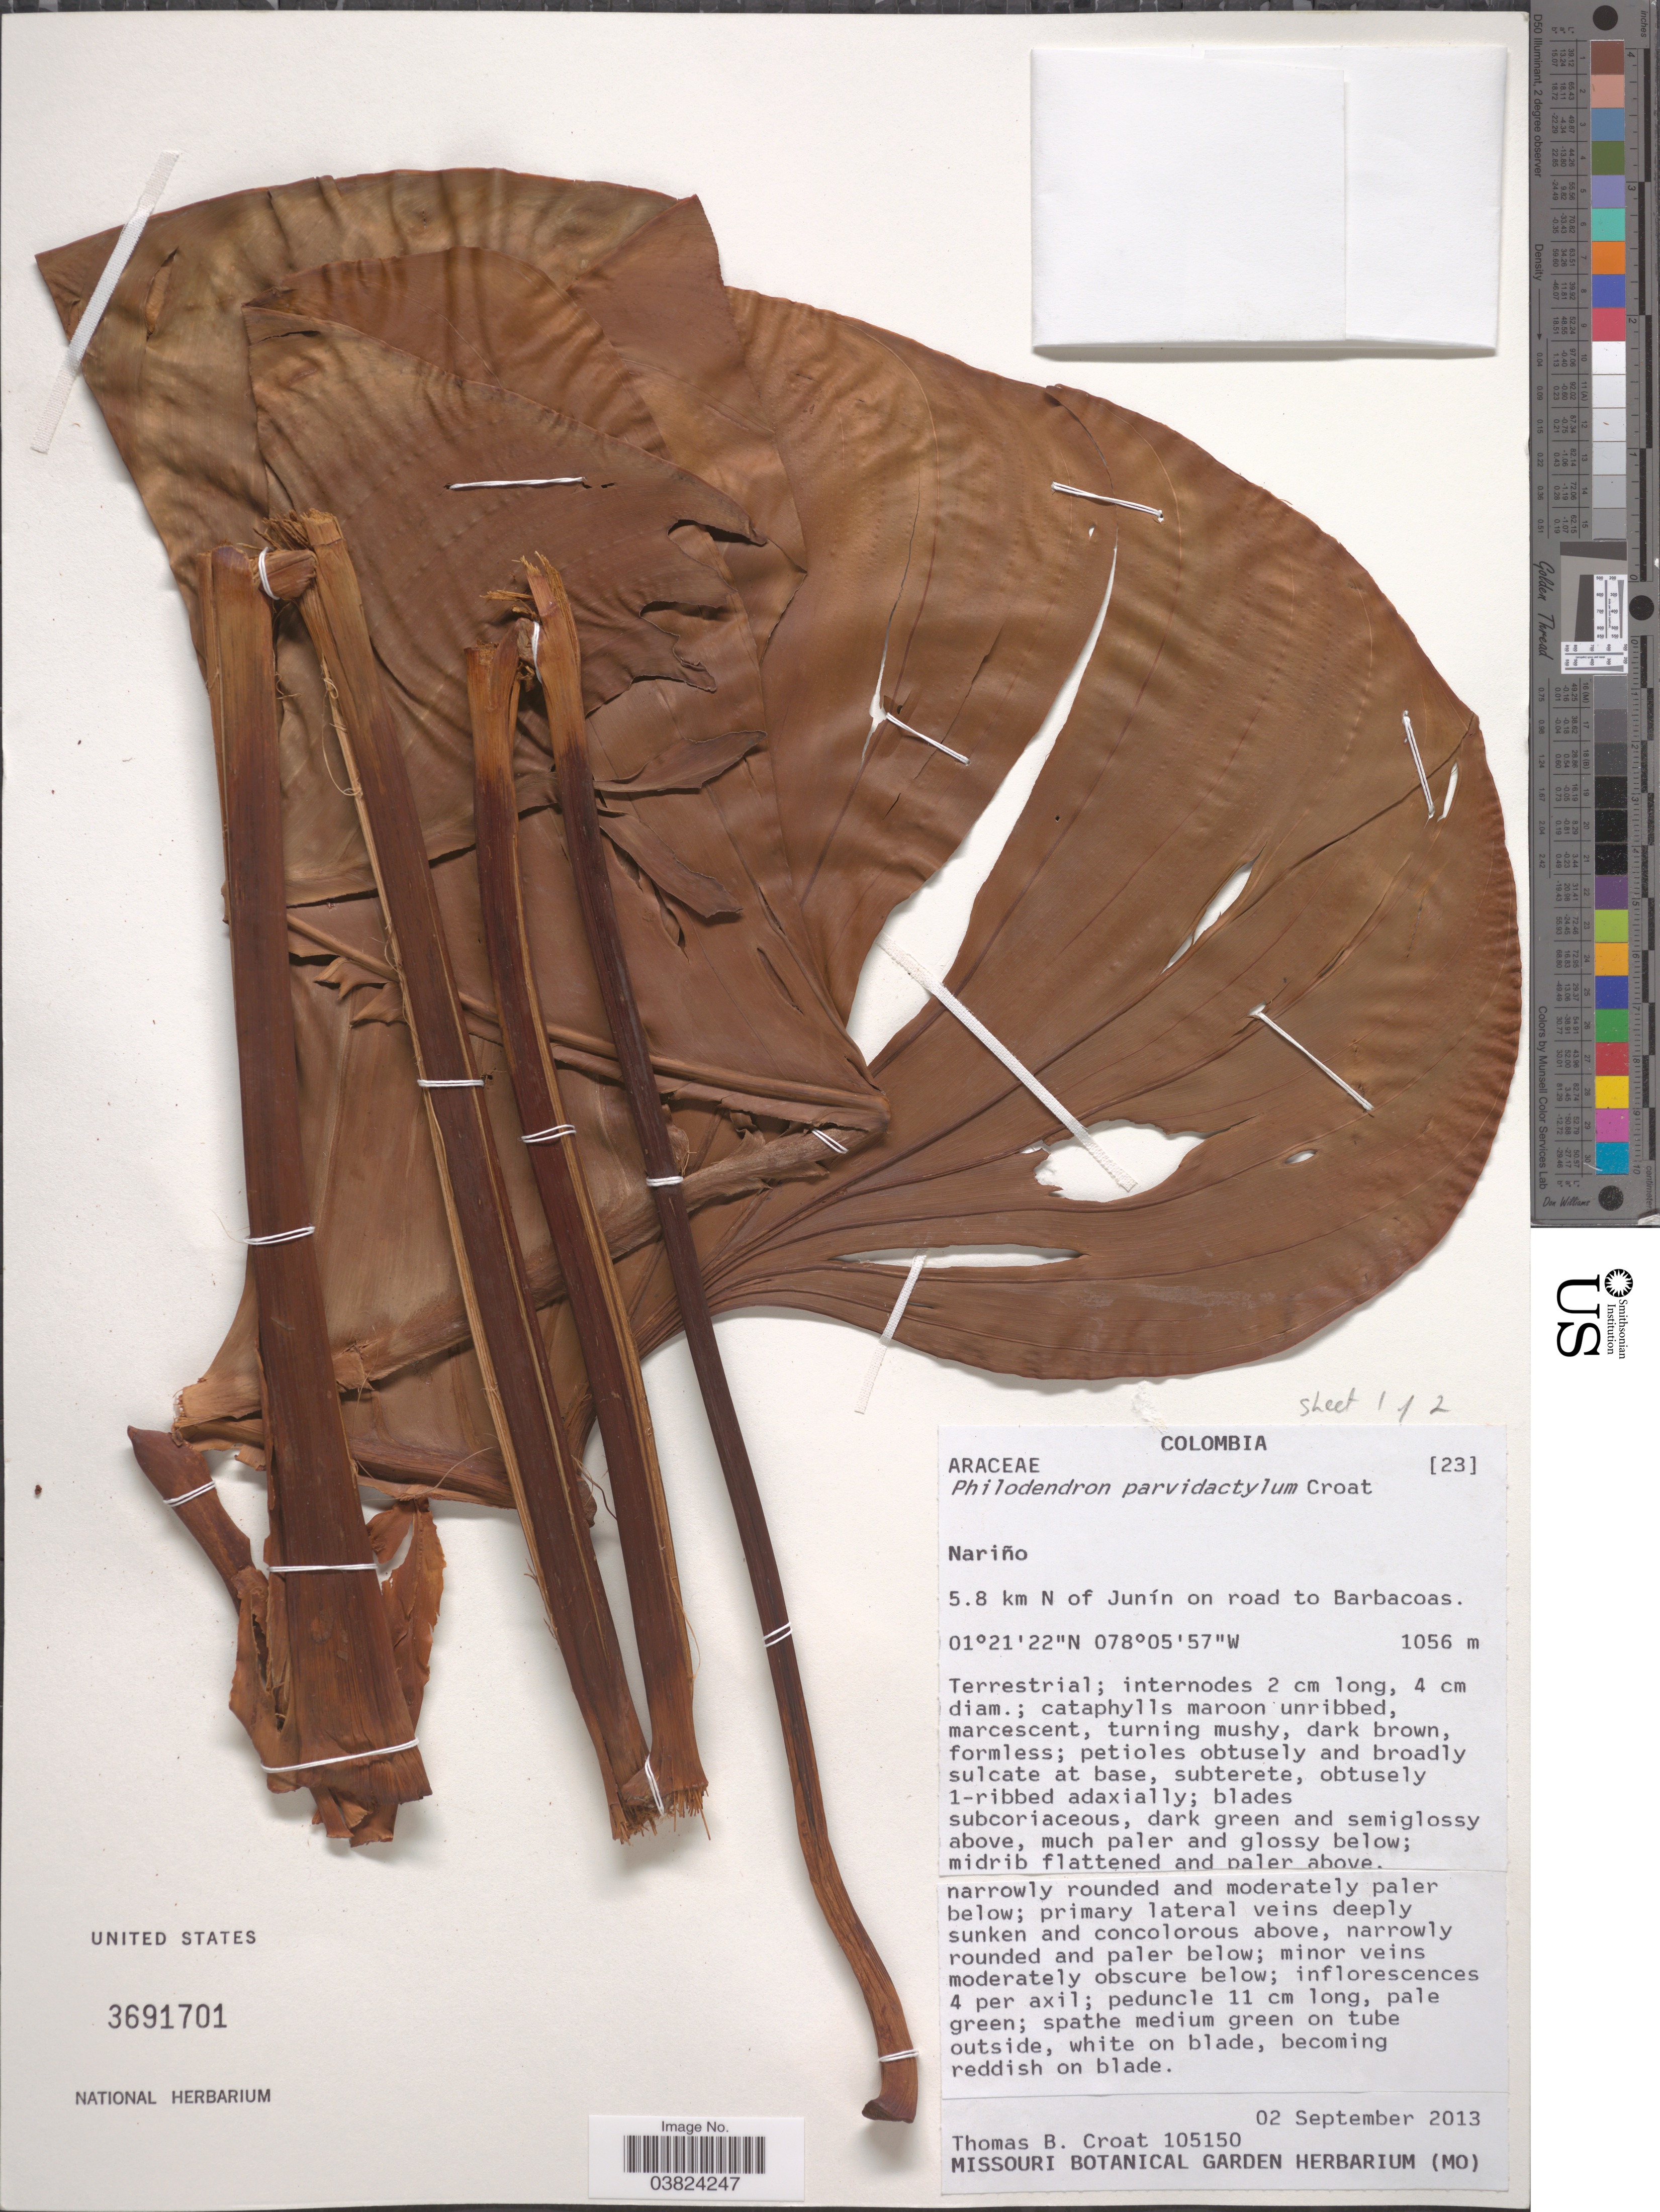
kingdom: Plantae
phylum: Tracheophyta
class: Liliopsida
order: Alismatales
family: Araceae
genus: Philodendron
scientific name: Philodendron parvidactylum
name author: Croat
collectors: T. B. Croat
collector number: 105150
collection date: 2013-09-02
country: Colombia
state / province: Nariño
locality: Nariño. 5.8 km N of Junín on road to Barbacoas.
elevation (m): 1056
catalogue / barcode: US 3691701